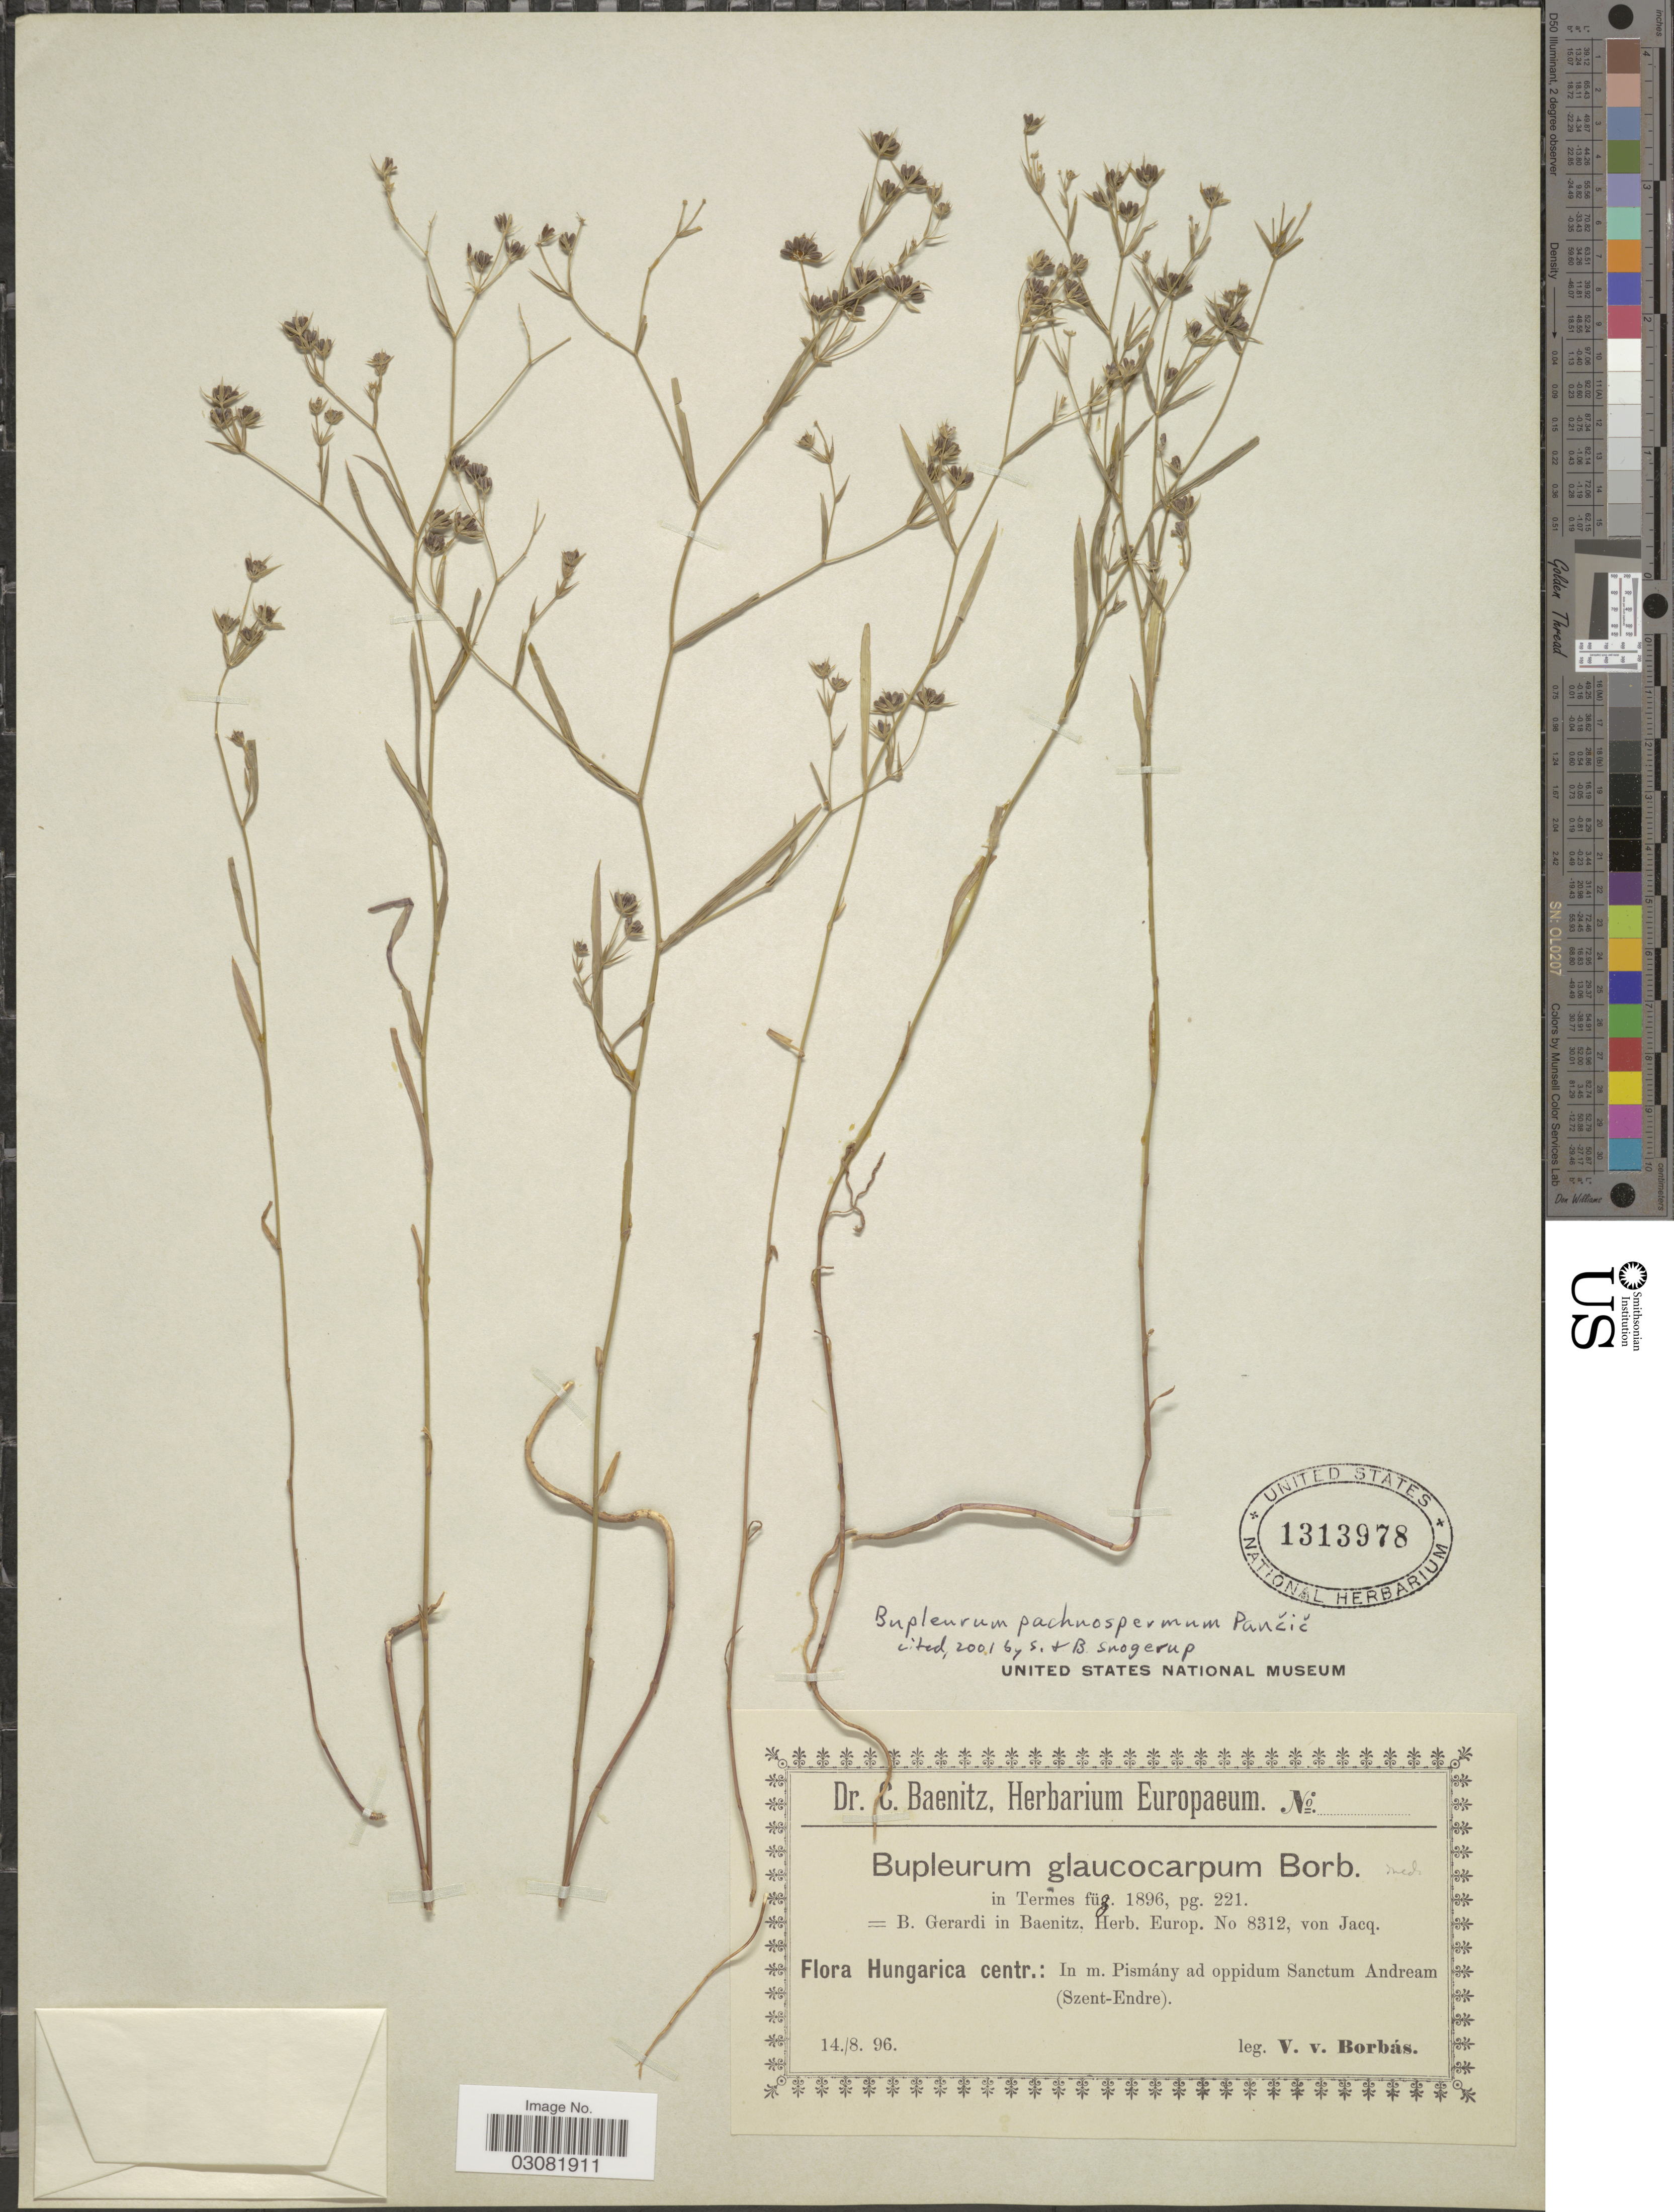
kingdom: Plantae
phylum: Tracheophyta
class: Magnoliopsida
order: Apiales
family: Apiaceae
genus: Bupleurum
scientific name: Bupleurum pachnospermum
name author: Pančić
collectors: V. von Borbás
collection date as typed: Transcribed d/m/y: 14/8/96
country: Hungary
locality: Hungarica centr.: In m. Pismány ad oppidum Sanctum Andream (Szent-Endre).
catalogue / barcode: US 1313978